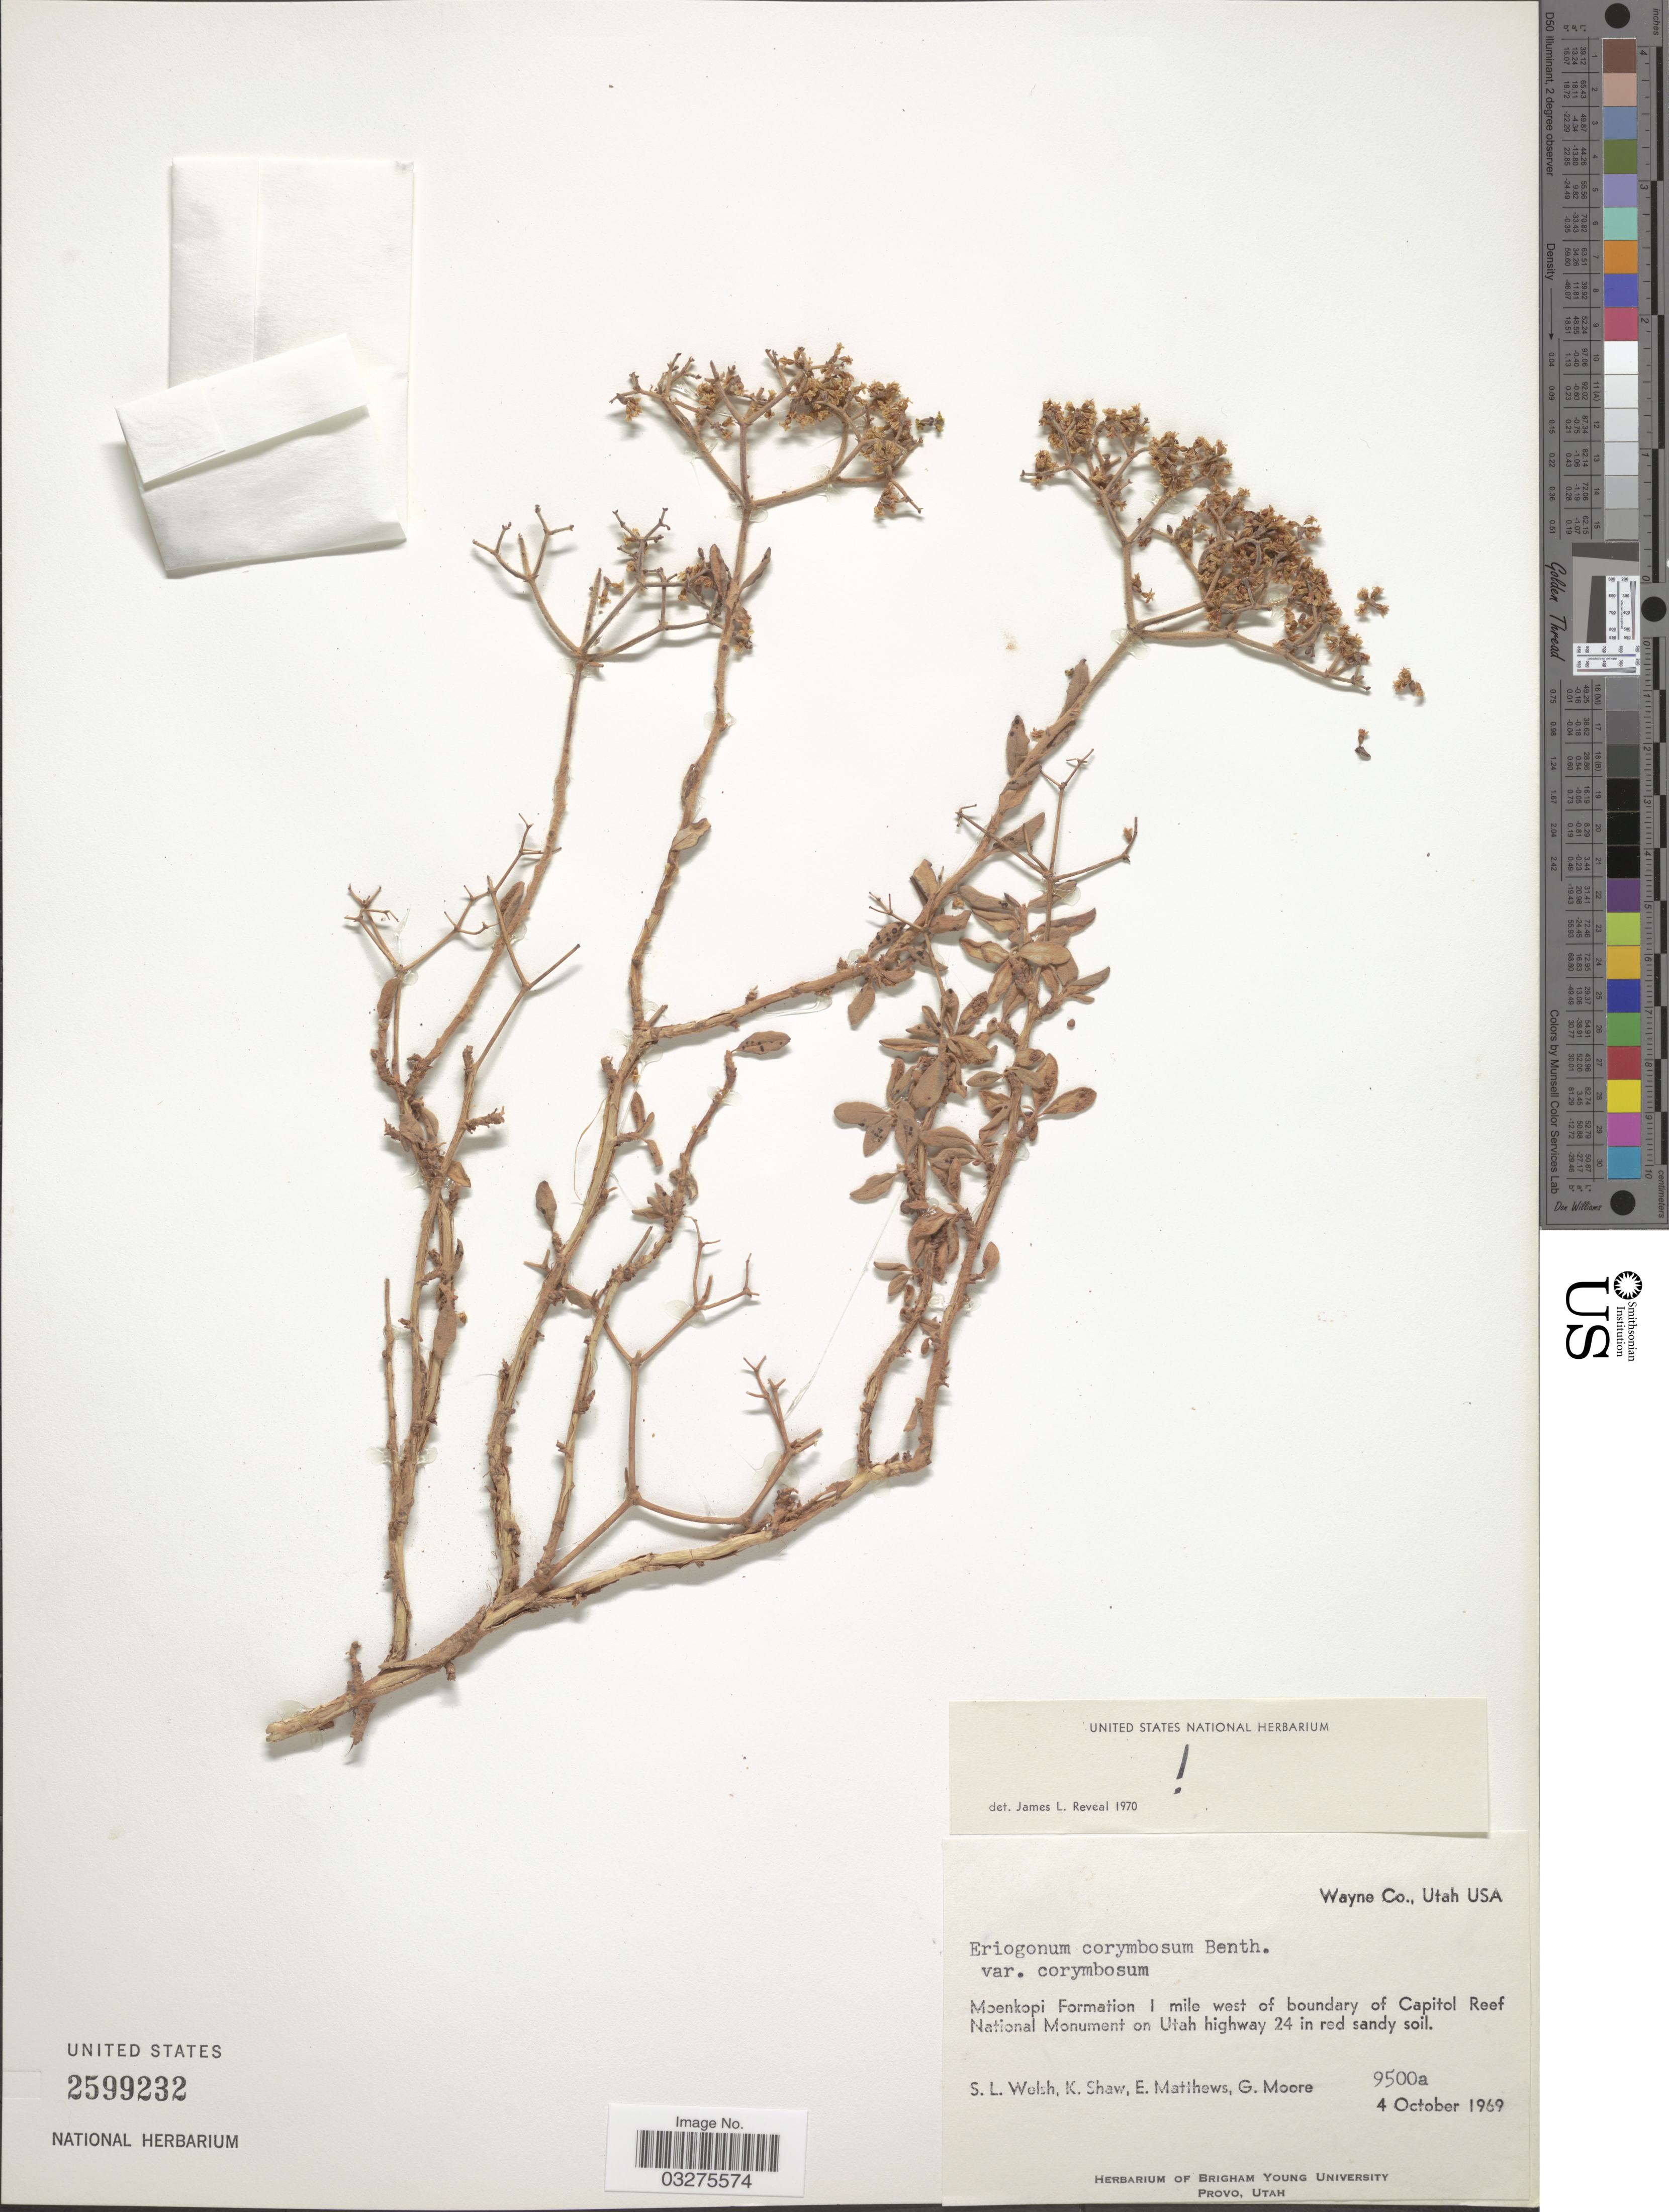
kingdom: Plantae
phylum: Tracheophyta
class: Magnoliopsida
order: Caryophyllales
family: Polygonaceae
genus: Eriogonum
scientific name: Eriogonum corymbosum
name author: Benth.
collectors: S. Welsh, K. Shaw, E. Matthews & G. Moore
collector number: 9500a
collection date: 1969-10-04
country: United States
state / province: Utah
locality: Wayne Co., Moenkopi Formation 1 mile west of boundary of Capitol Reef National Monument on Utah highway 24.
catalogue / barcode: US 2599232